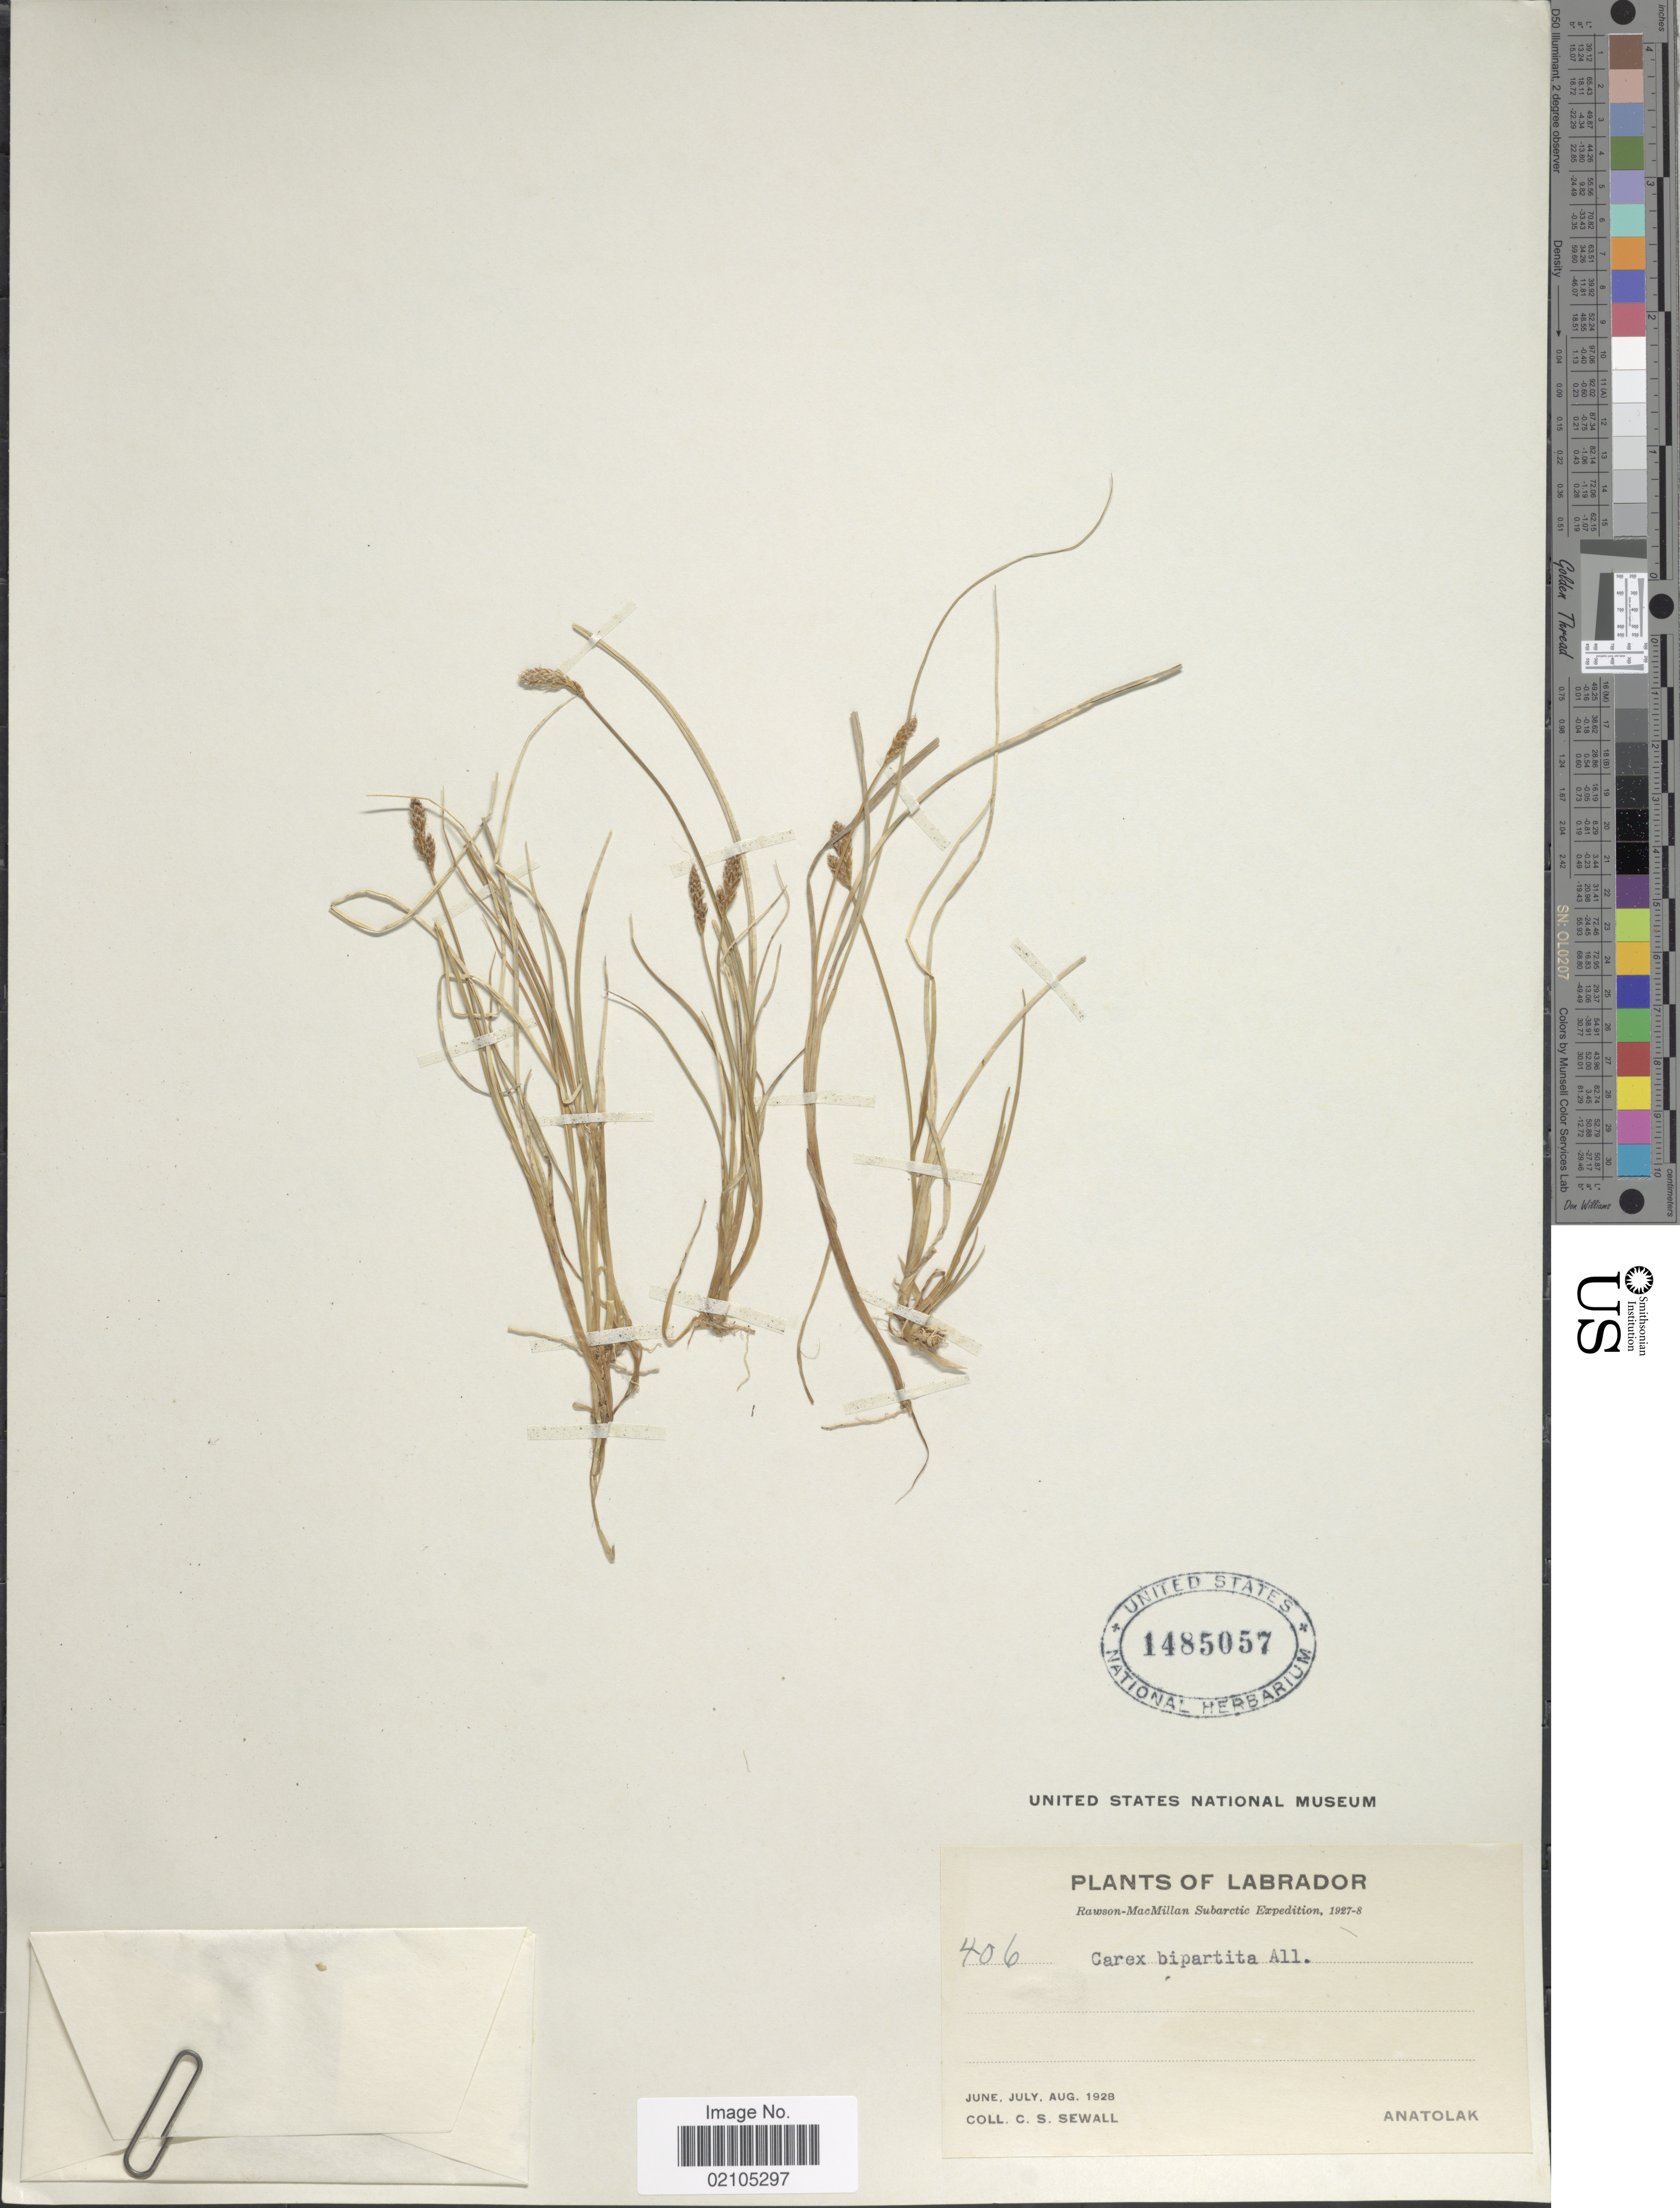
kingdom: Plantae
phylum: Tracheophyta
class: Liliopsida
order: Poales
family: Cyperaceae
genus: Carex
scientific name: Carex lachenalii subsp. lachenalii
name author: Schkuhr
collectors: C. Sewall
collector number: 406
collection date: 1928-06/1928-08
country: Canada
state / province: Newfoundland and Labrador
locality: Labrador. Anatolak. Subarctic.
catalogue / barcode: US 1485057